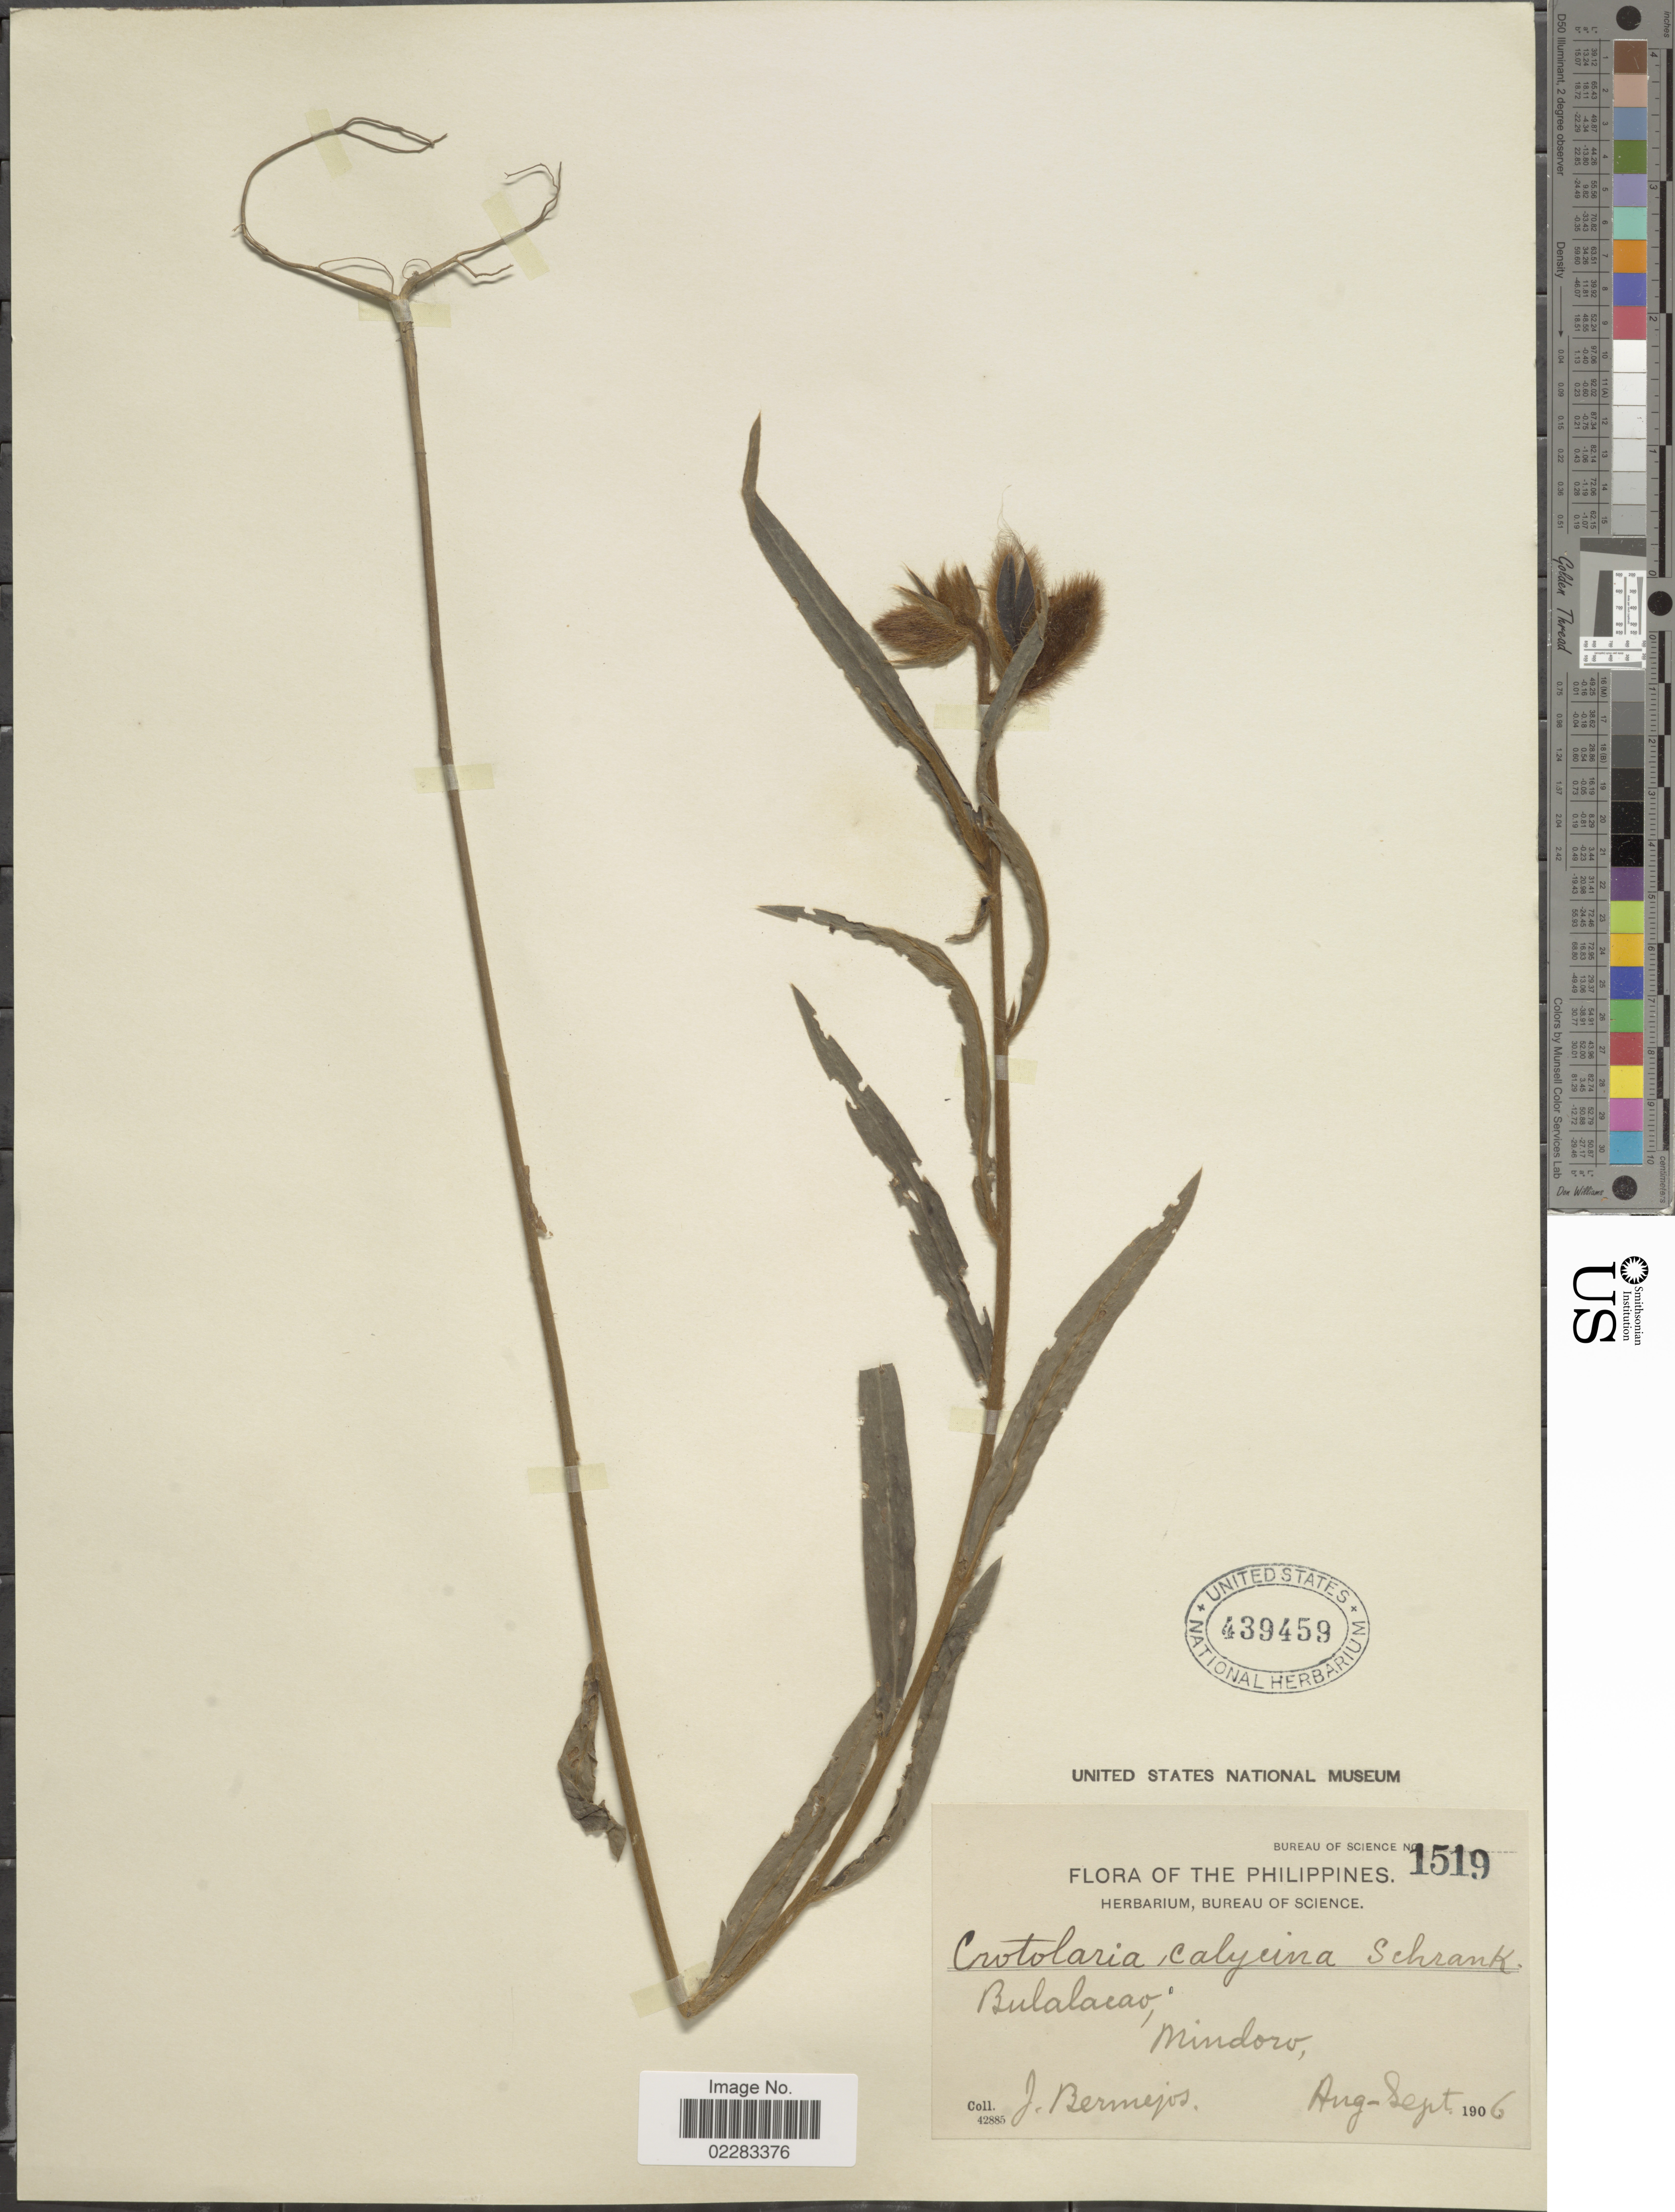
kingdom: Plantae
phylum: Tracheophyta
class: Magnoliopsida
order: Fabales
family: Fabaceae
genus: Crotalaria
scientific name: Crotalaria calycina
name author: Schrank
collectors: J. Bermejos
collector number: Bureau of Science 1519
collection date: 1906-08/1906-09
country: Philippines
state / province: Mimaropa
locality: Bulalacao, Mindoro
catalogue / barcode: US 439459